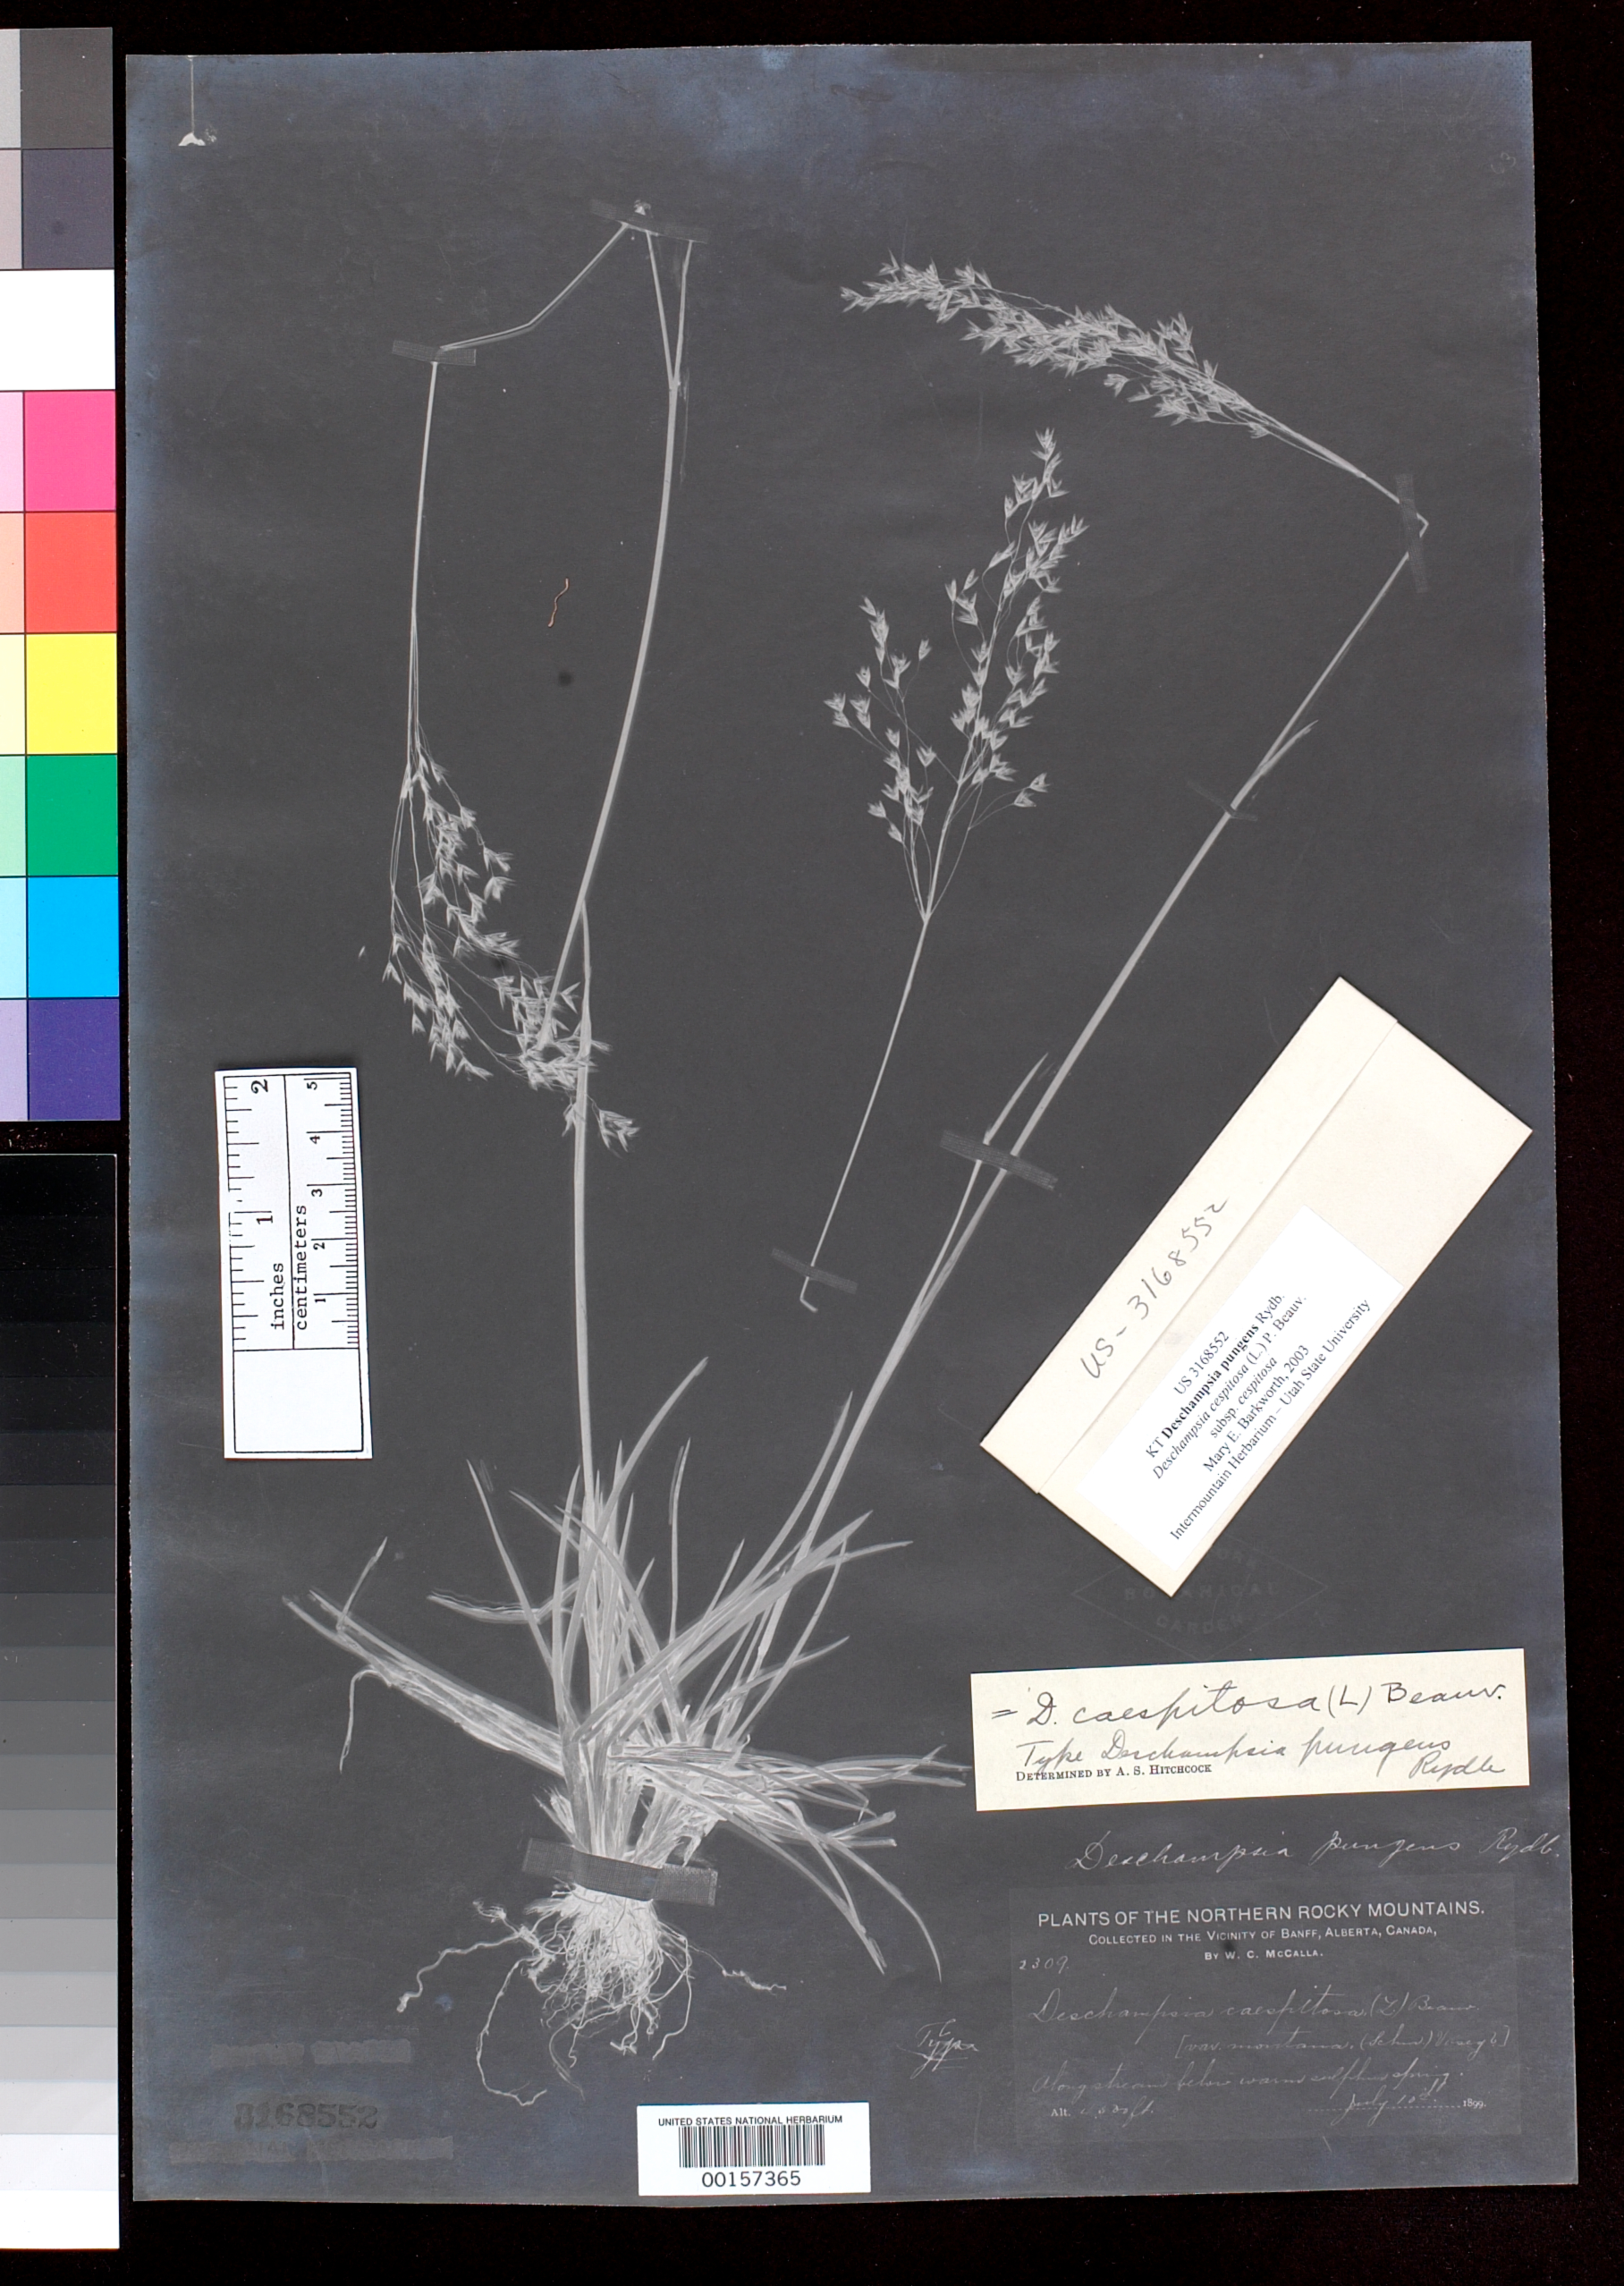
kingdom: Plantae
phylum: Tracheophyta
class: Liliopsida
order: Poales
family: Poaceae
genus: Deschampsia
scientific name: Deschampsia pungens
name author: Rydb.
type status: Type Fragment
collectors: W. McCalla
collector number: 2309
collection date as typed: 10 --- 1899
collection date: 1899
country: Canada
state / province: Alberta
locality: Banff, along stream below warm Sulphur Springs.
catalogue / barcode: US 3168552